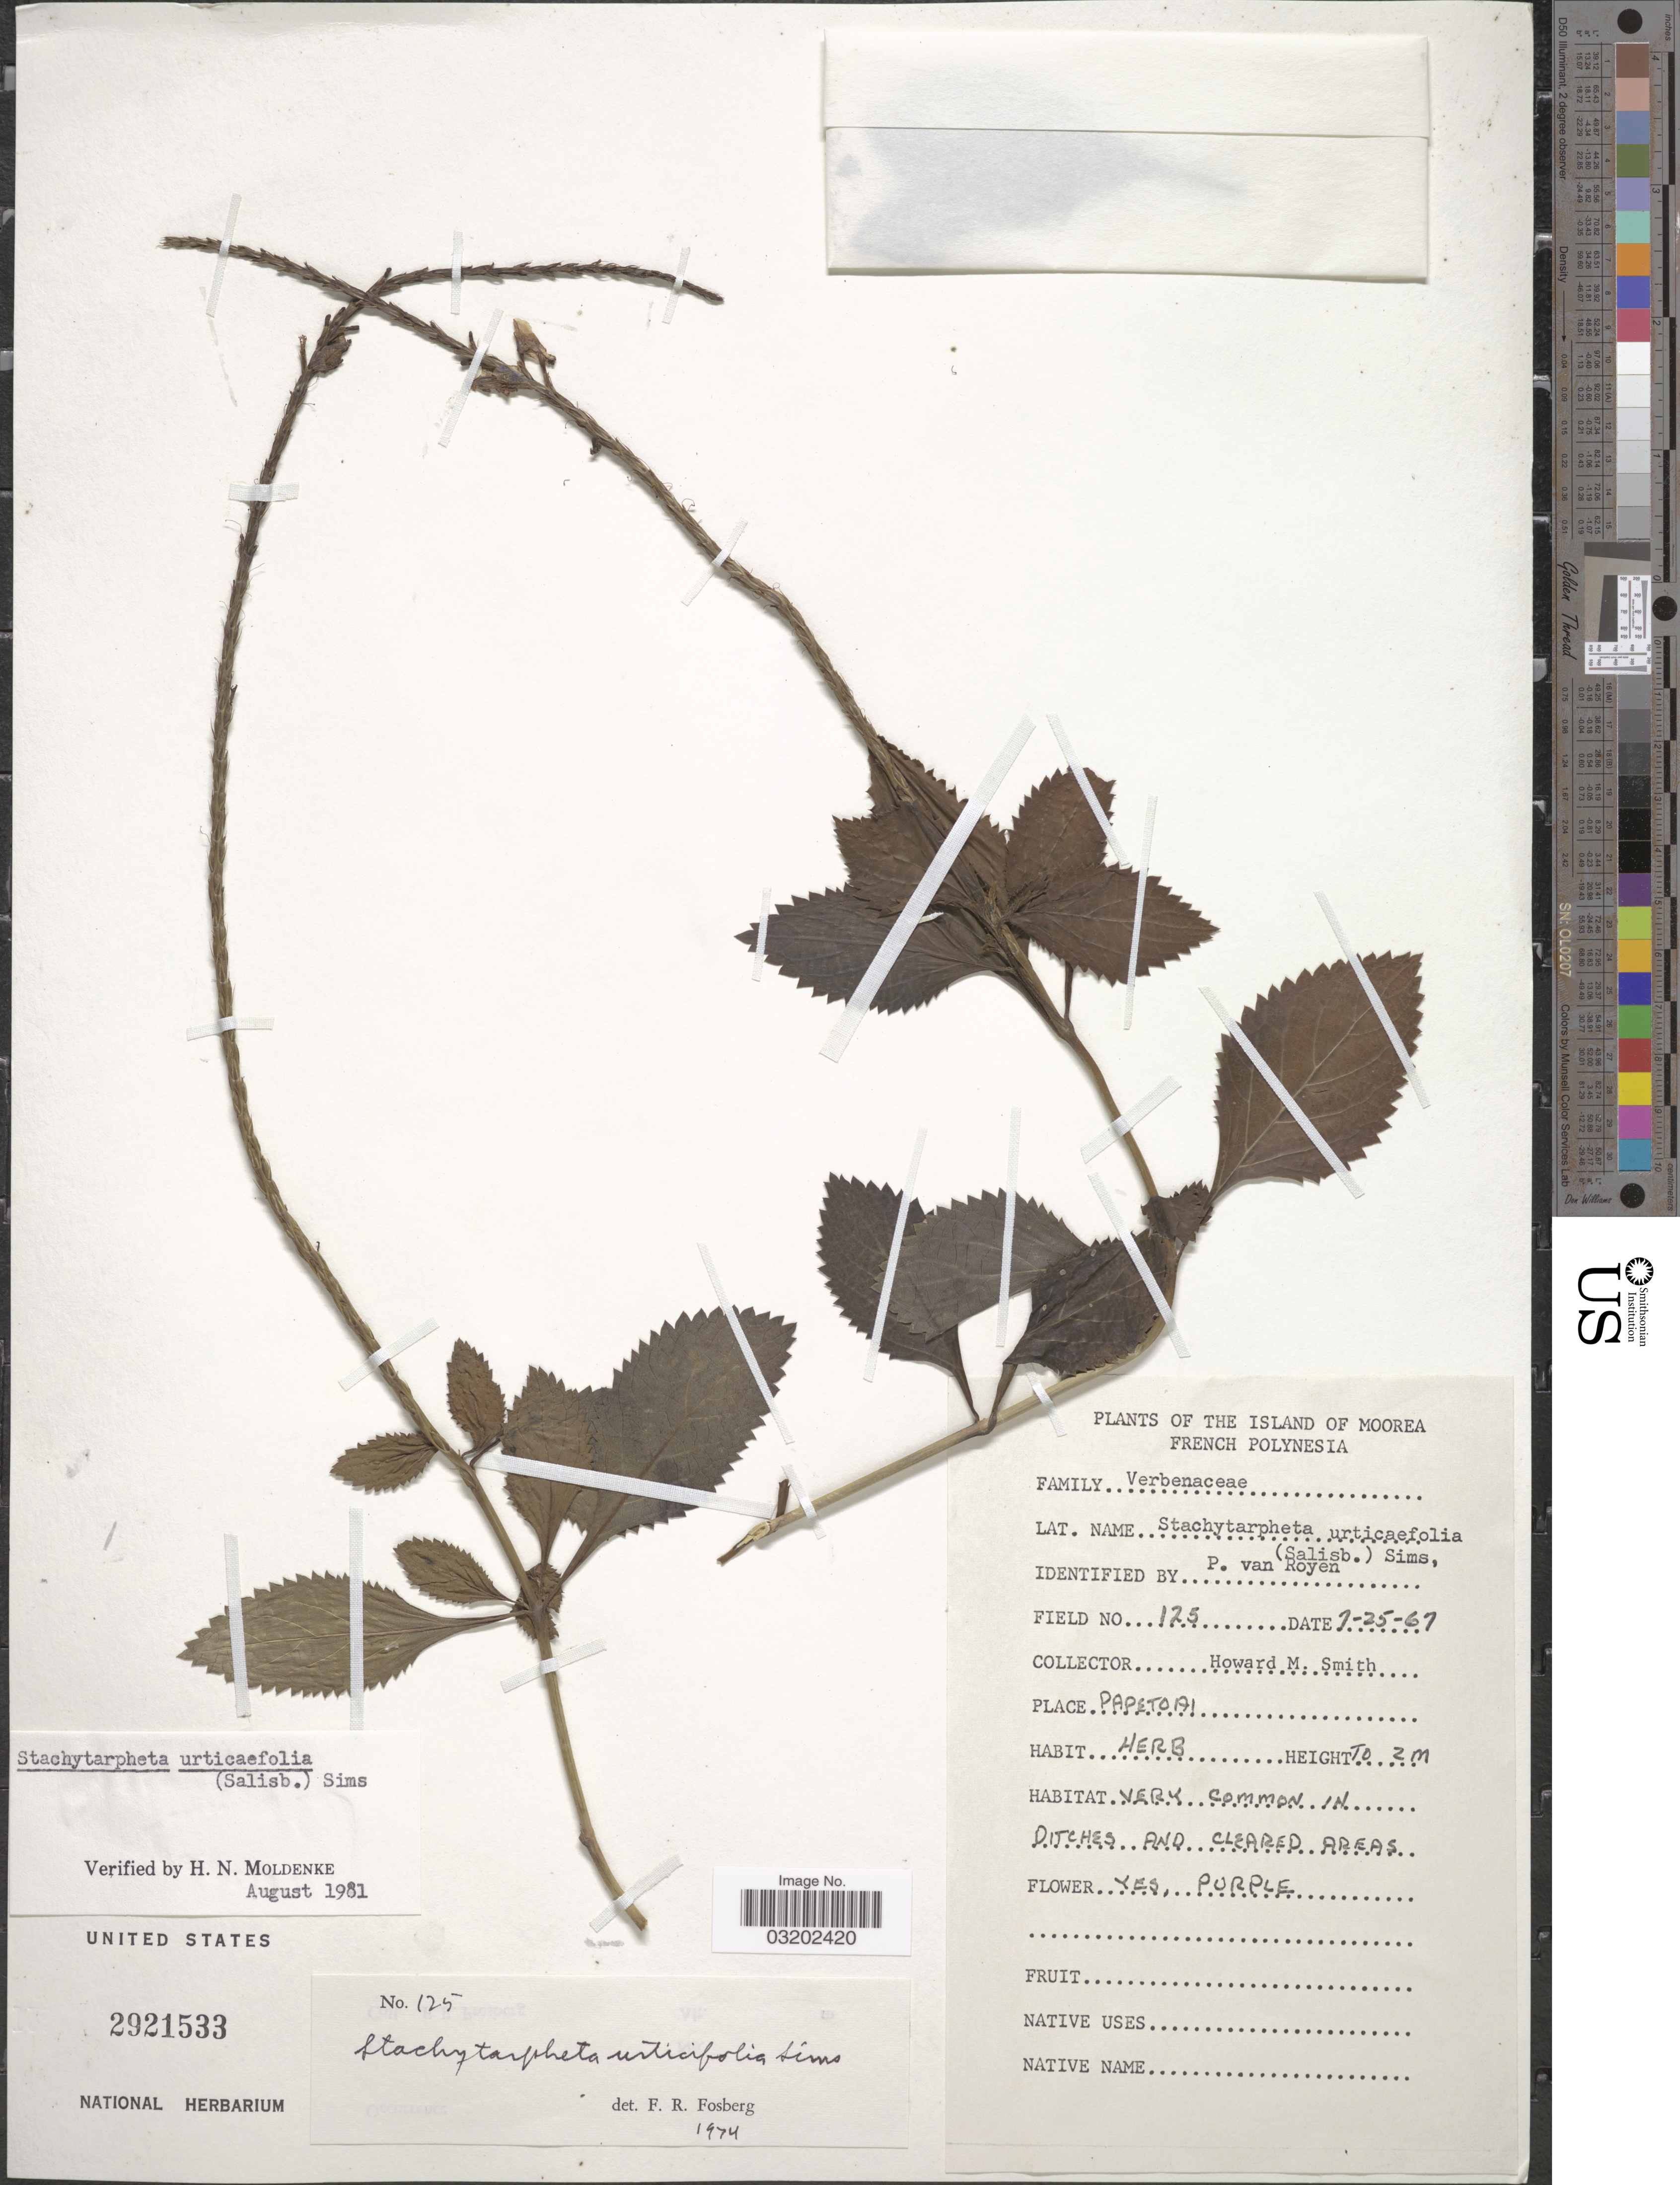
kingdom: Plantae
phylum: Tracheophyta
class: Magnoliopsida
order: Lamiales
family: Verbenaceae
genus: Stachytarpheta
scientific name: Stachytarpheta urticifolia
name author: Sims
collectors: H. M. Smith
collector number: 125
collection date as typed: Transcribed d/m/y: 25/7/67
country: French Polynesia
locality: Island of Moorea. Papetoai.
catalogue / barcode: US 2921533